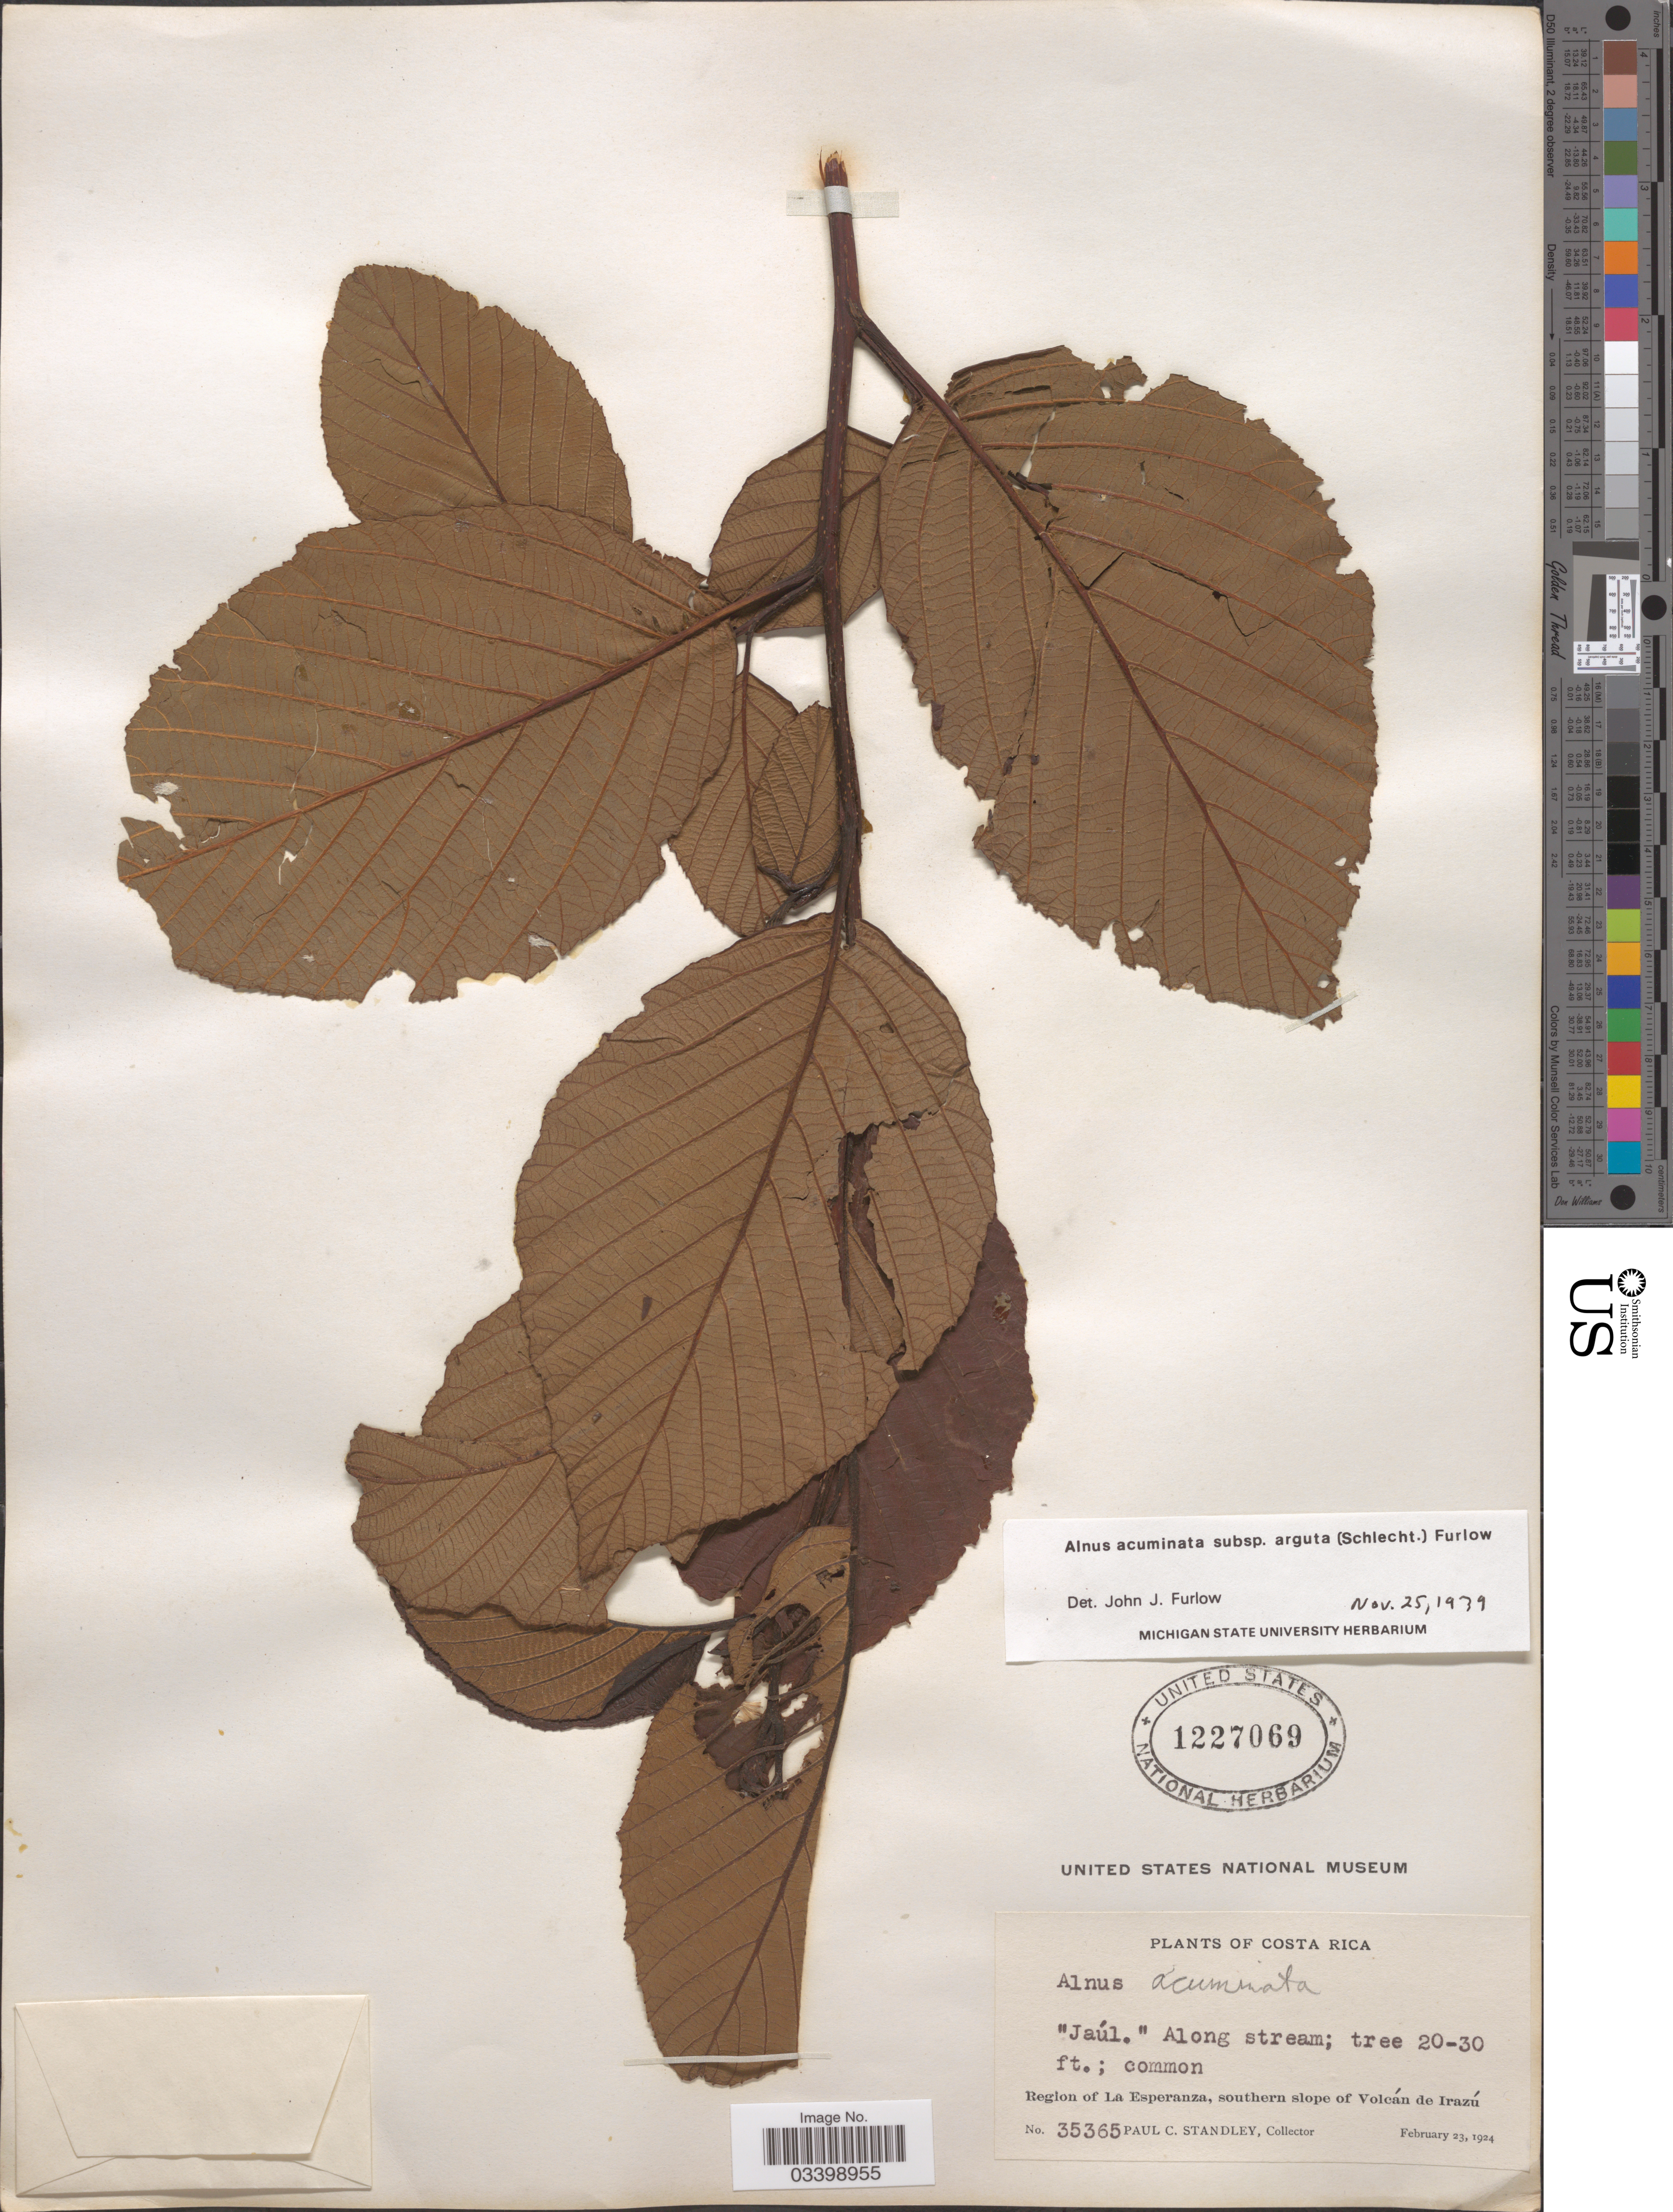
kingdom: Plantae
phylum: Tracheophyta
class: Magnoliopsida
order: Fagales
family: Betulaceae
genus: Alnus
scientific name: Alnus acuminata subsp. arguta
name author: (Schltdl.) Furlow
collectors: P. C. Standley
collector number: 35365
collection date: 1924-02-23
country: Costa Rica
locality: Region of La Esperanza, southern slope of Volcán de Irazú.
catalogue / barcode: US 1227069